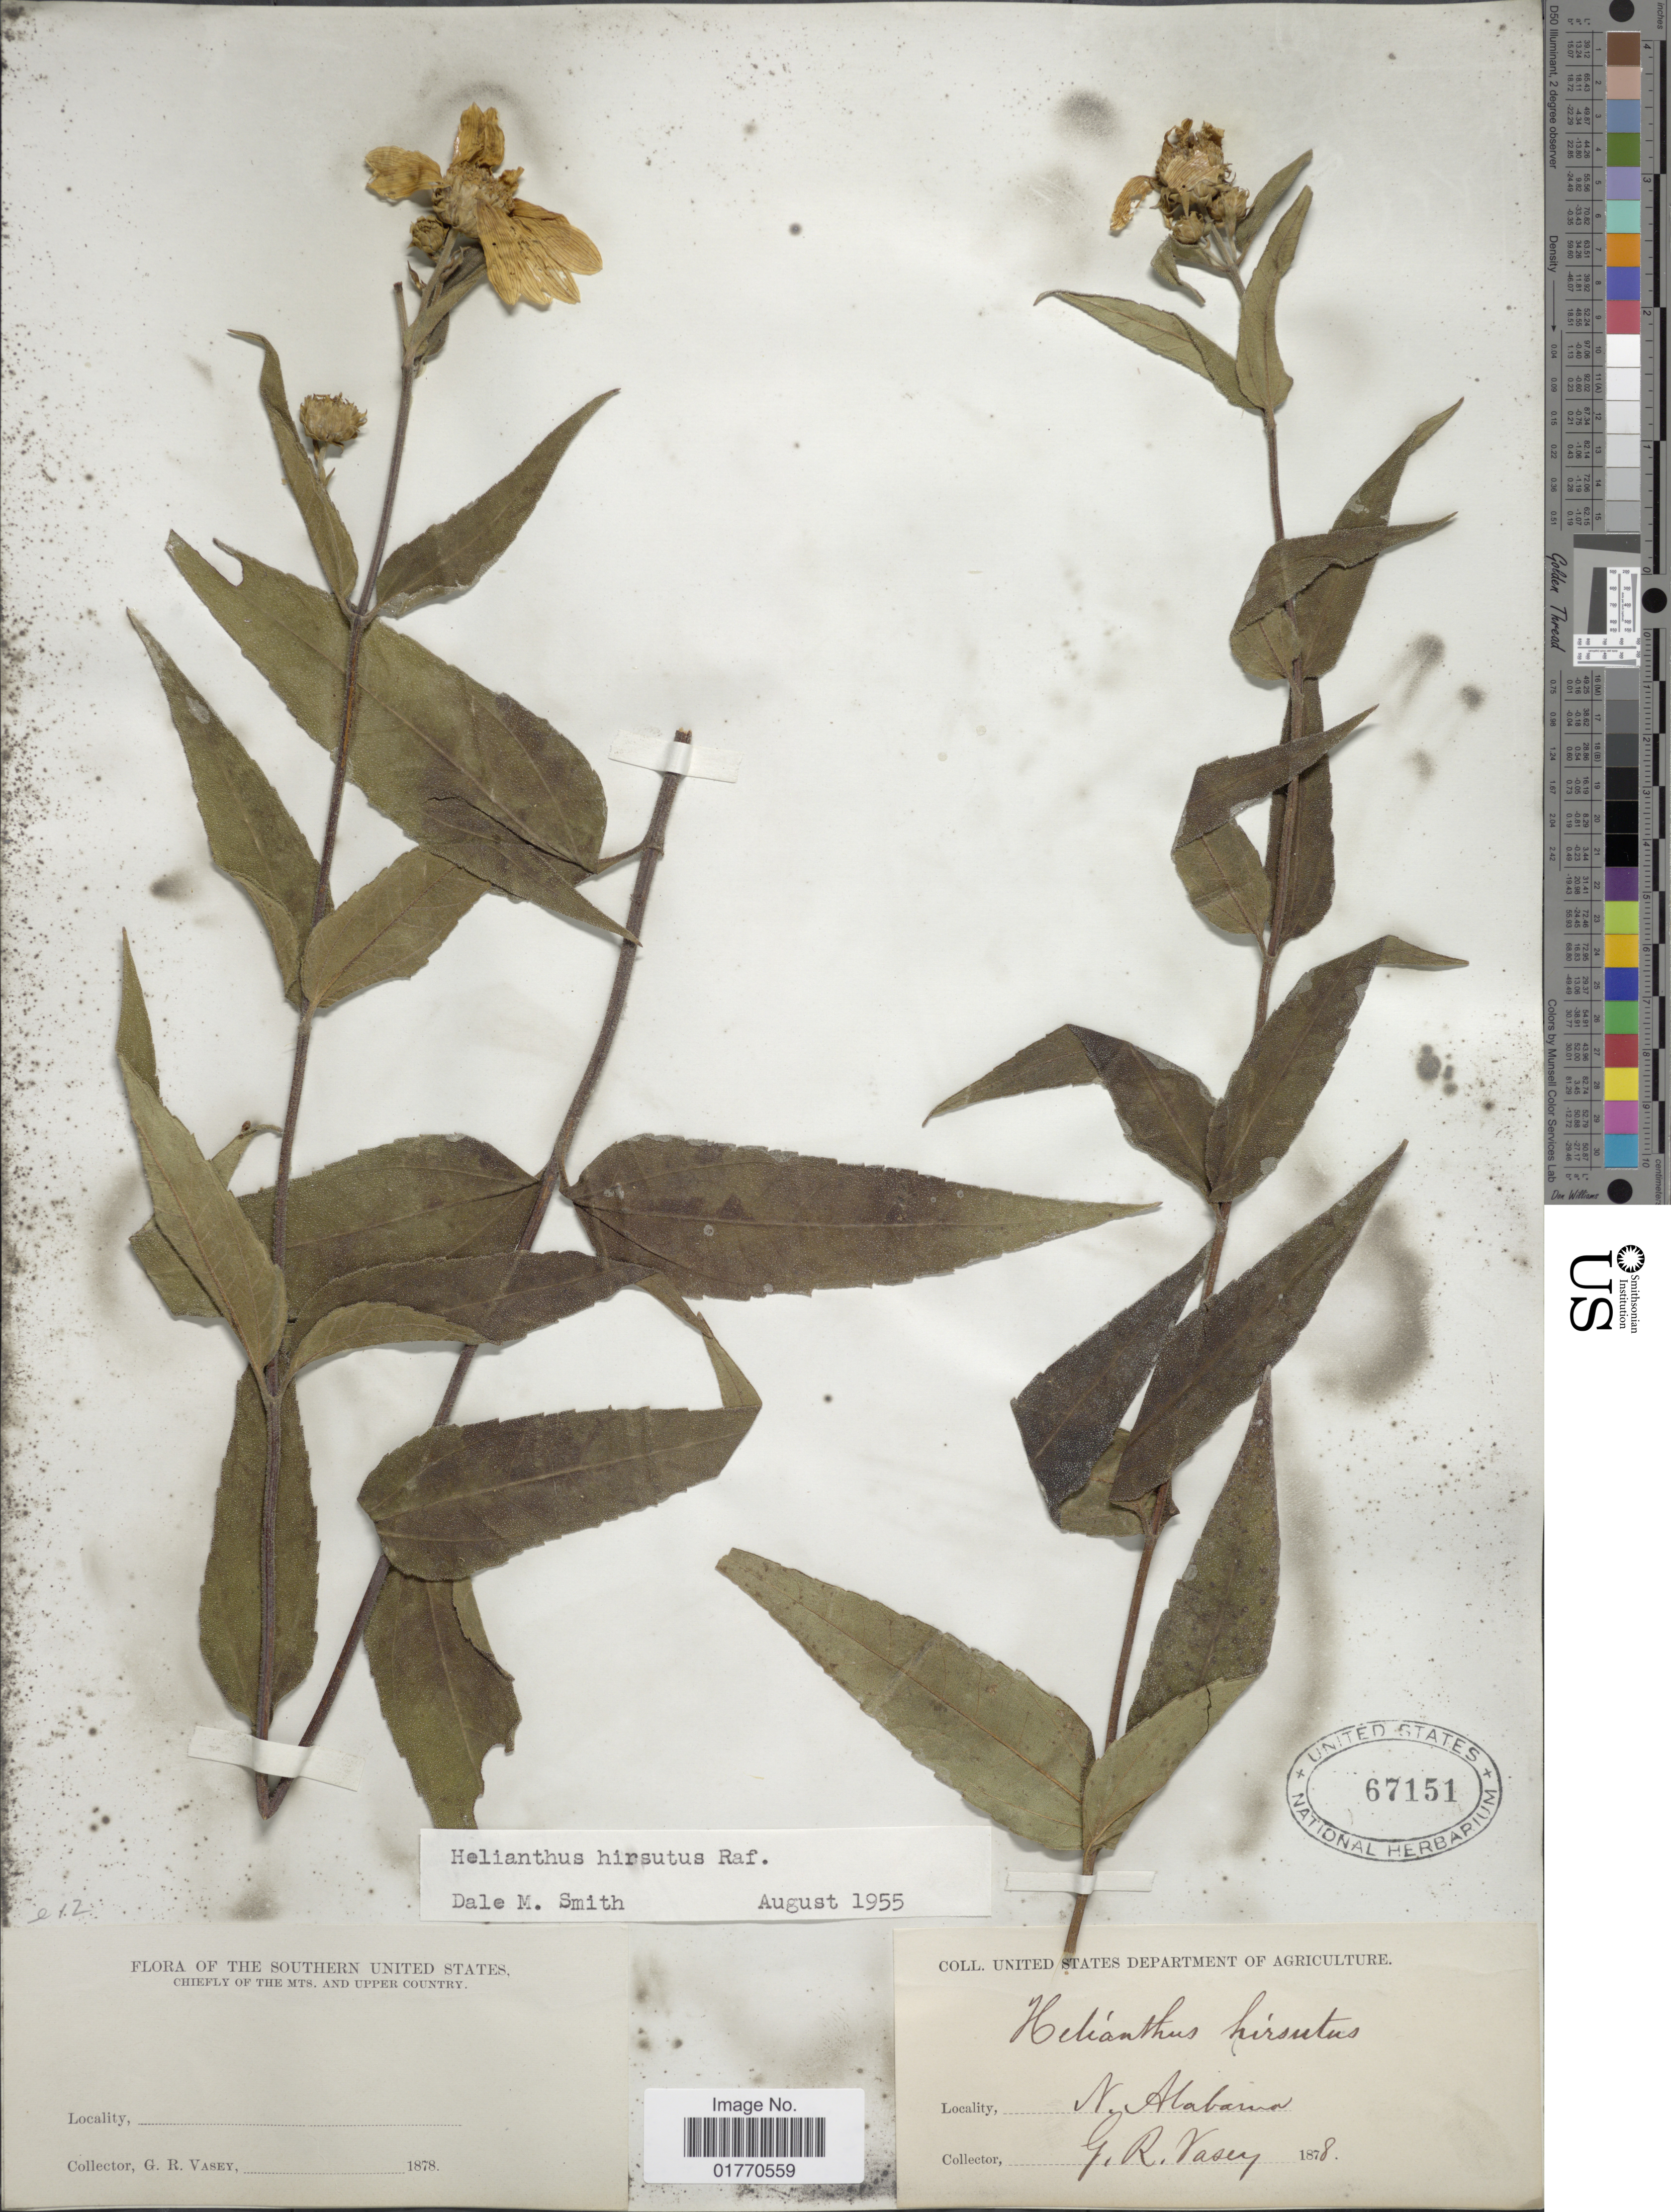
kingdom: Plantae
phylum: Tracheophyta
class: Magnoliopsida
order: Asterales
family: Asteraceae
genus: Helianthus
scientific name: Helianthus hirsutus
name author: Raf.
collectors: G. R. Vasey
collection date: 1878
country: United States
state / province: Alabama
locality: N. Alabama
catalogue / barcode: US 67151